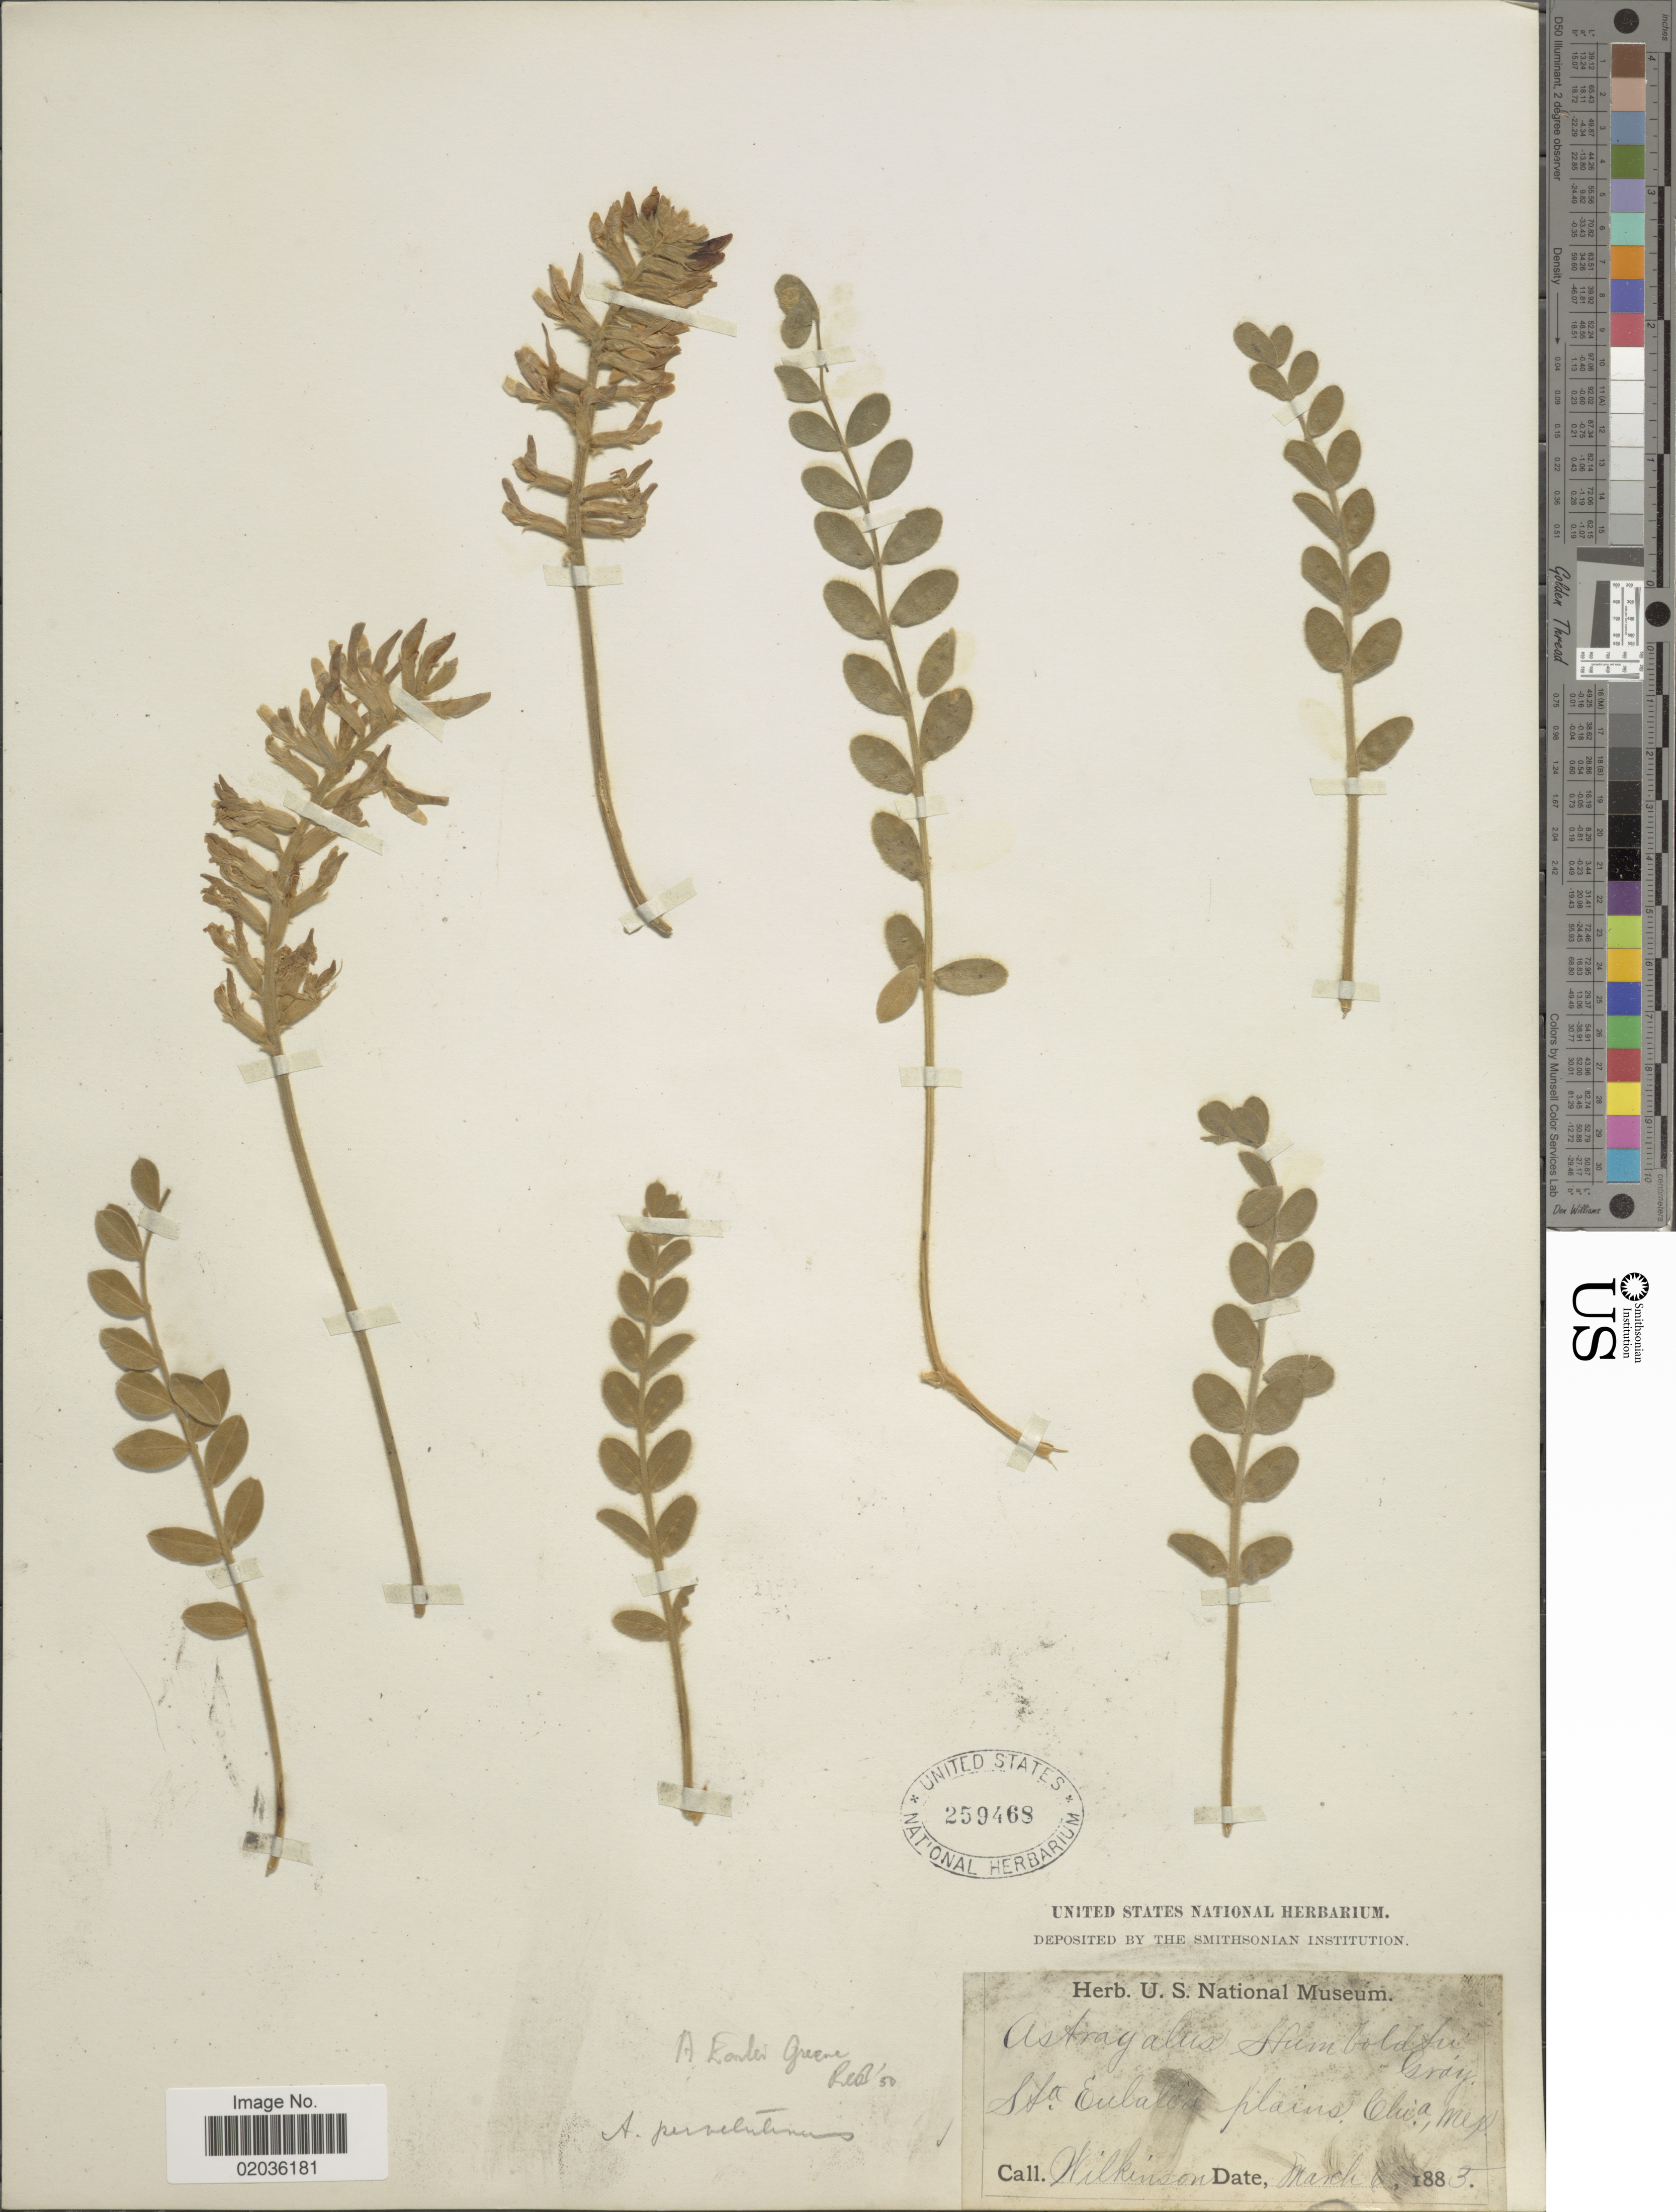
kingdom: Plantae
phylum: Tracheophyta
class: Magnoliopsida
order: Fabales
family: Fabaceae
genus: Astragalus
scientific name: Astragalus mollissimus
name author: Torr.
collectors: Wilkinson, --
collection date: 1883-03-06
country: United States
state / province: Ohio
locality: Sta Eulaloa plains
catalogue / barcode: US 259468